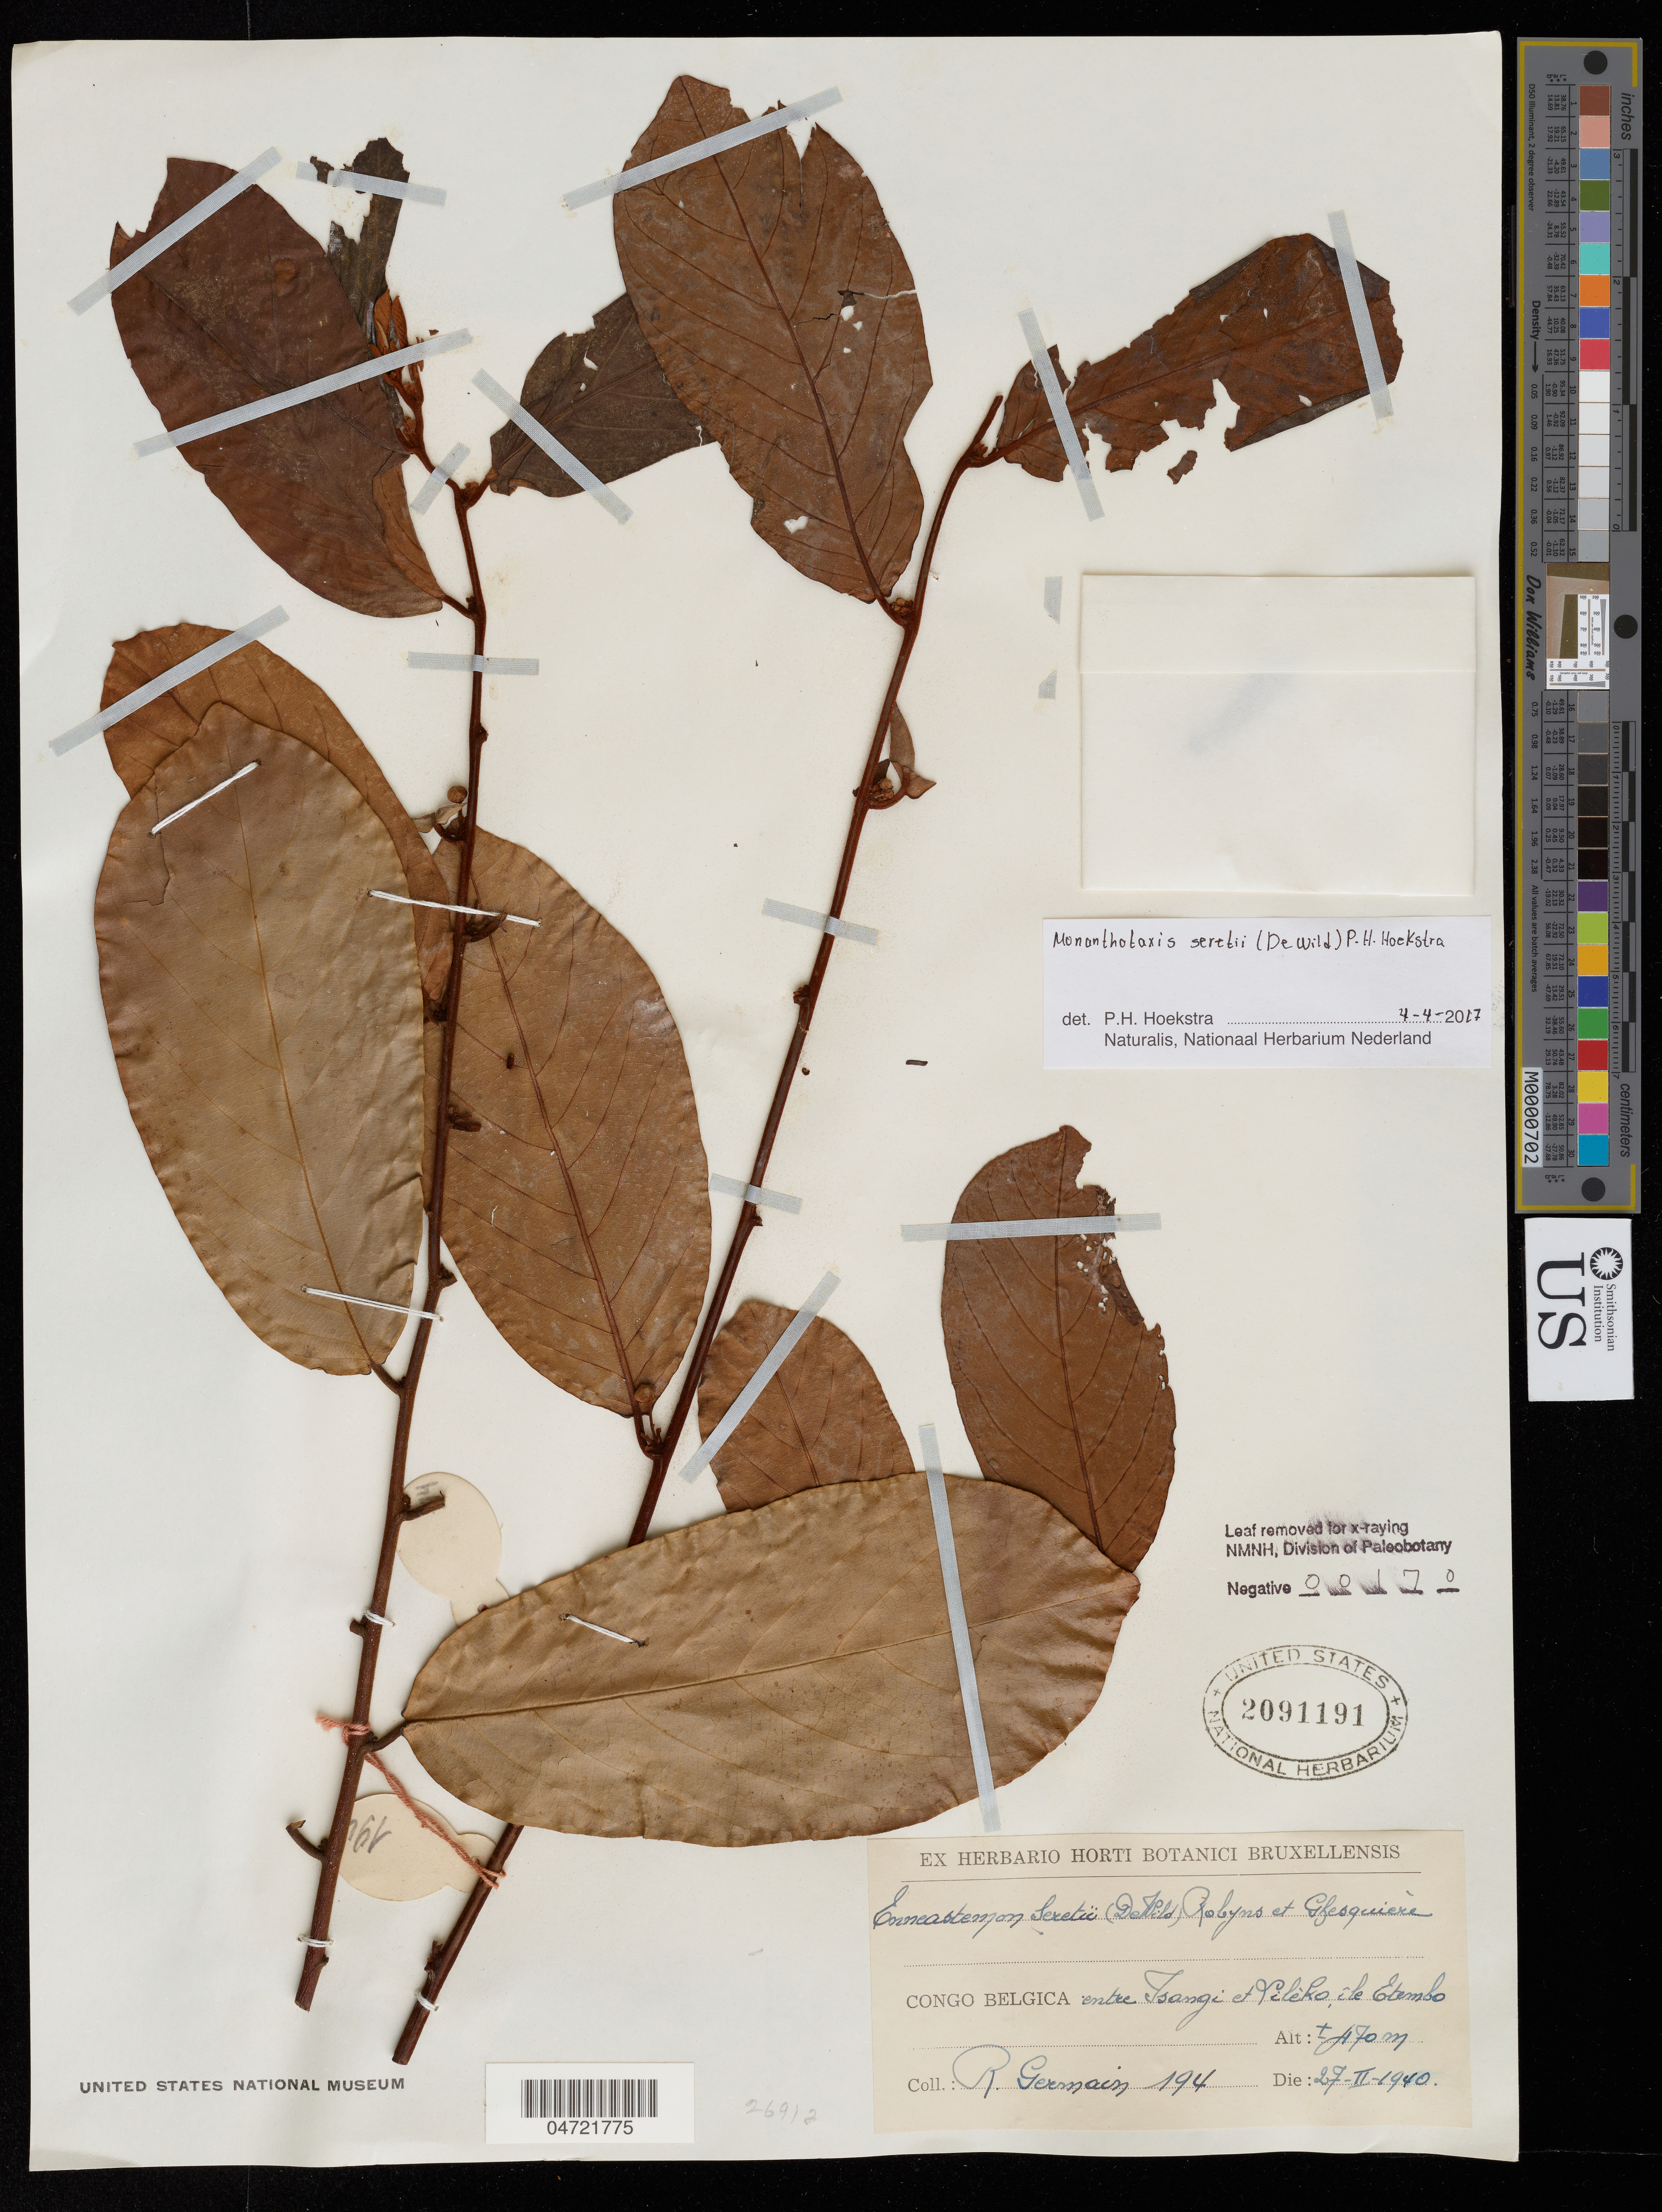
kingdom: Plantae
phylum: Tracheophyta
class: Magnoliopsida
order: Magnoliales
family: Annonaceae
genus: Monanthotaxis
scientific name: Monanthotaxis seretii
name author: P.H. Hoekstra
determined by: Hoekstra, P. H.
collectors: R. Germain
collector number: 194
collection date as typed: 27 Feb 1940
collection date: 1940-02-27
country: Congo, Democratic Republic of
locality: [Congo Belgica] En amont de Lilèko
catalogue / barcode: US 2091191